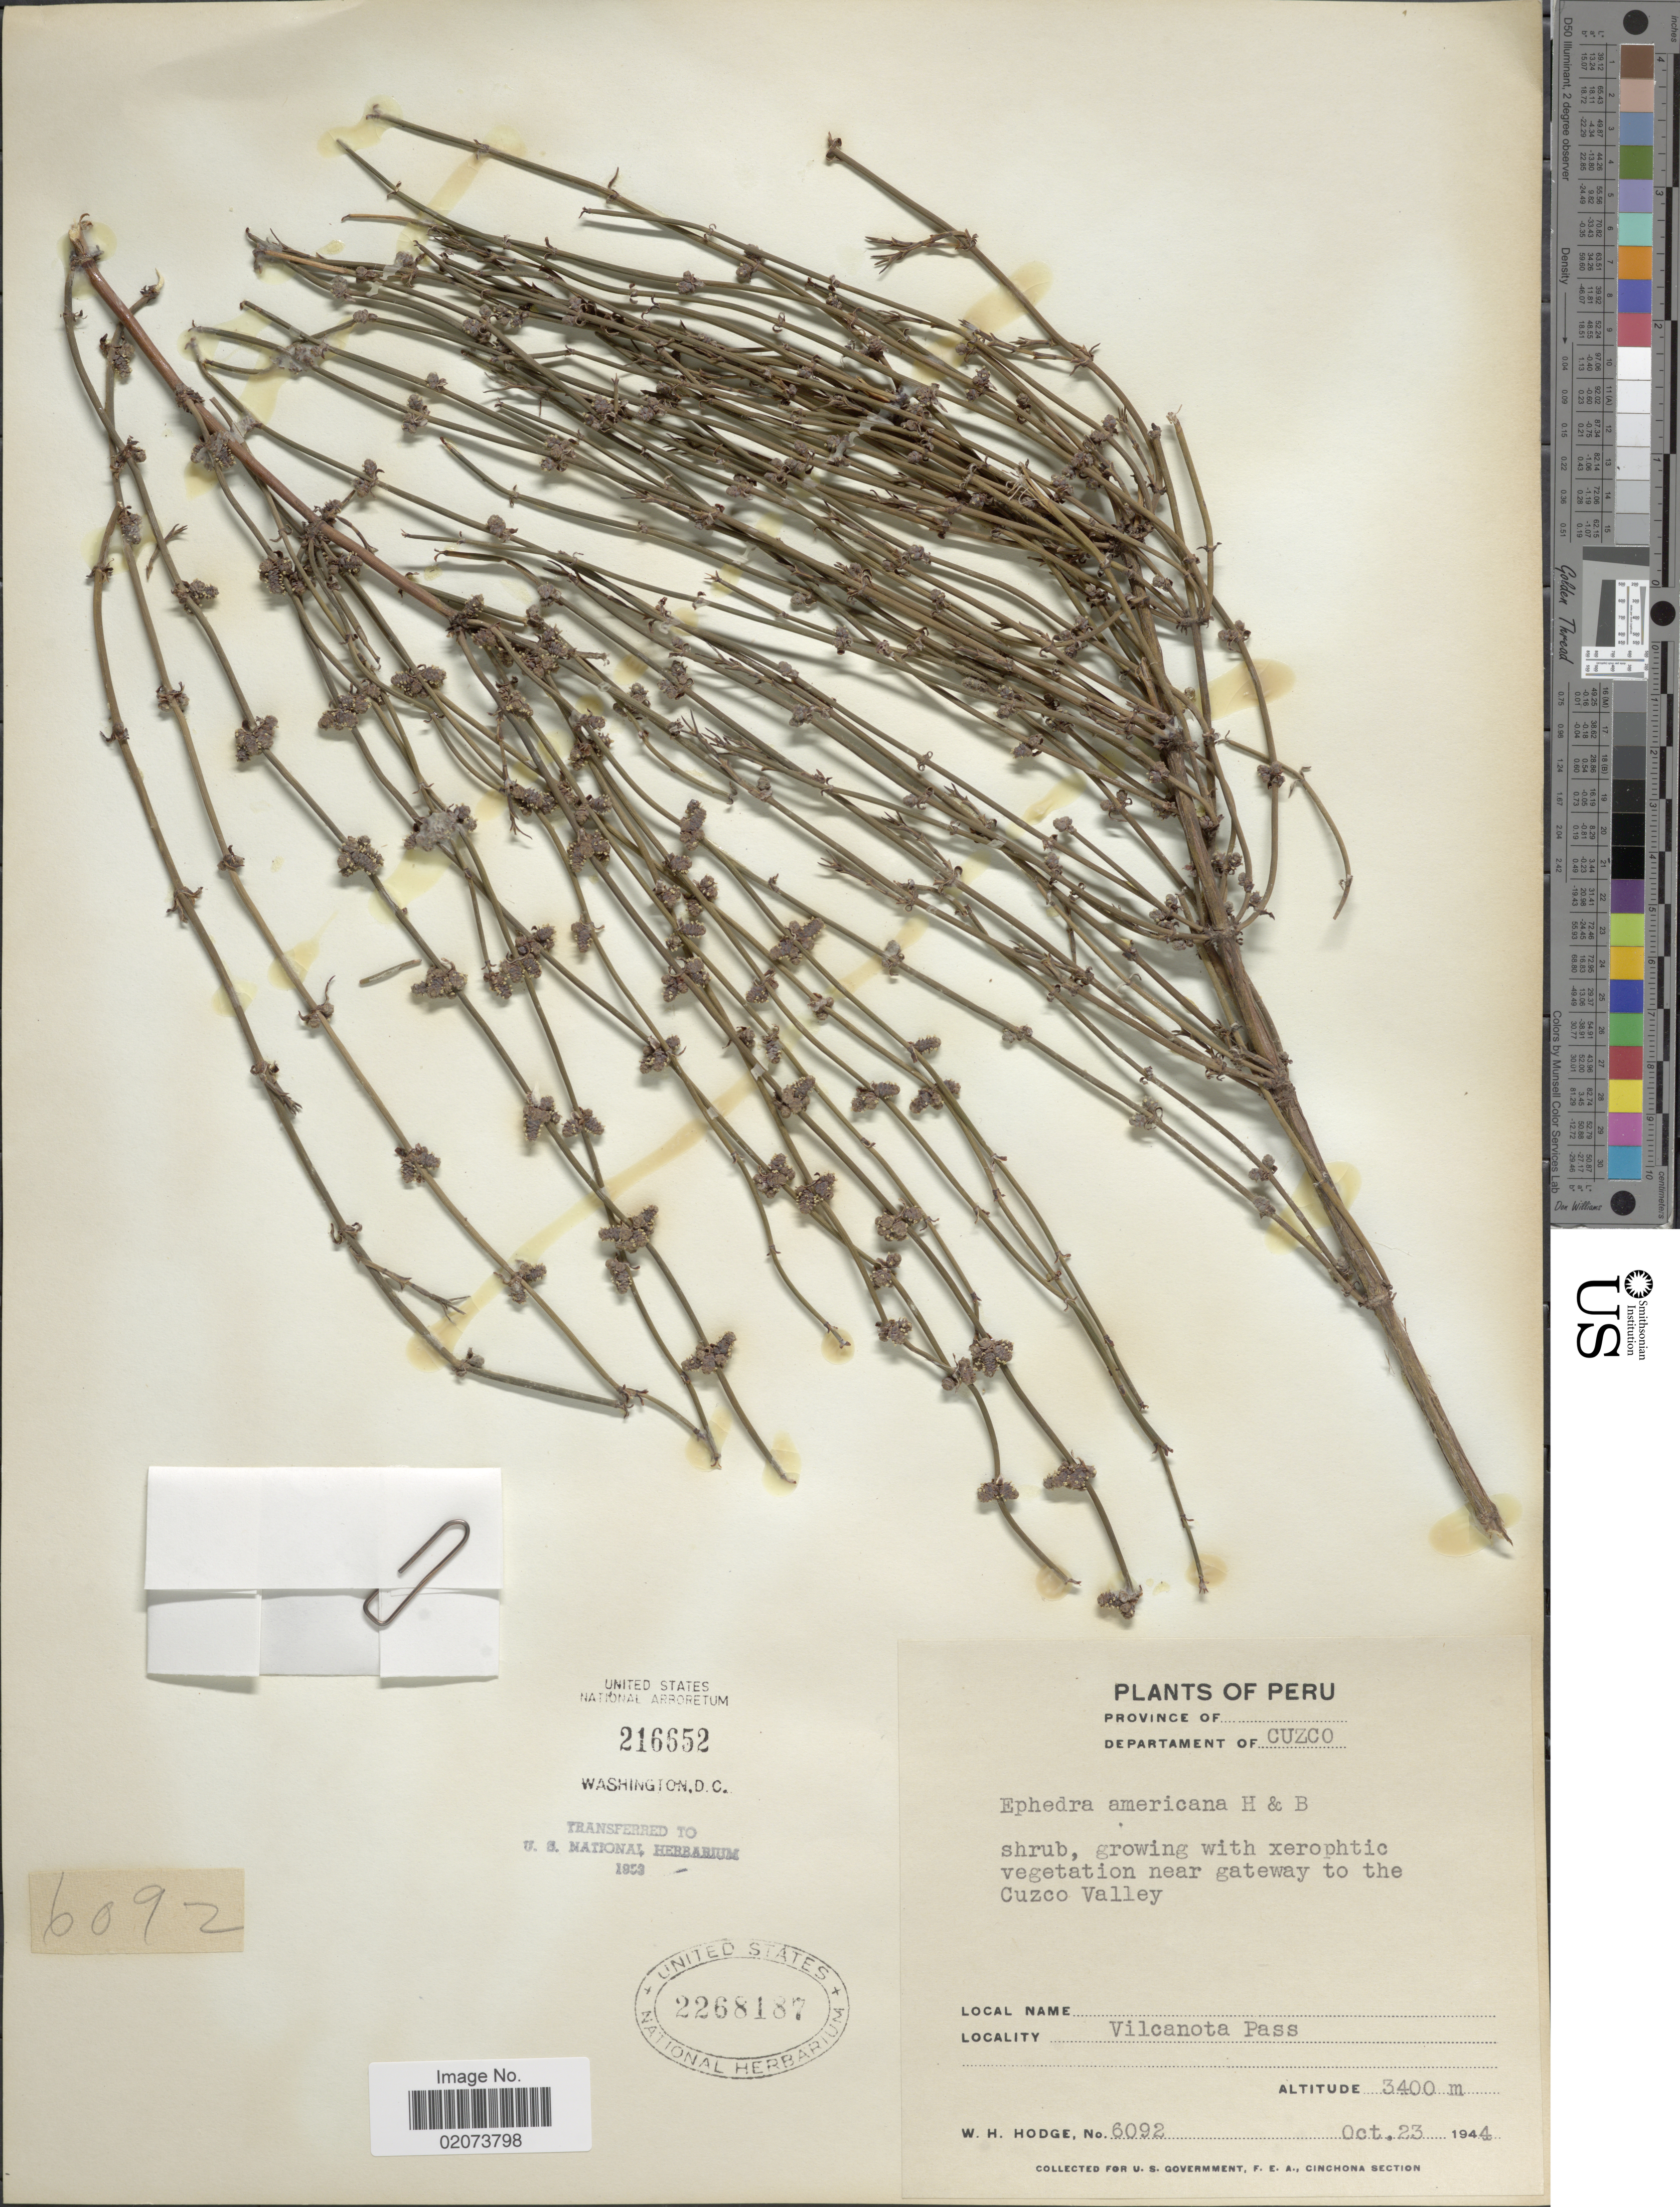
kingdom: Plantae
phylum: Tracheophyta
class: Gnetopsida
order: Ephedrales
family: Ephedraceae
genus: Ephedra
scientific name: Ephedra americana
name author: Humb. & Bonpl. ex Willd.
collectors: W. Hodge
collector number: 6092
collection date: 1944-10-23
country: Peru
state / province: Cusco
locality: Department of Cuzco, Vilcanota Pass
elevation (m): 3400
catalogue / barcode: US 2268187